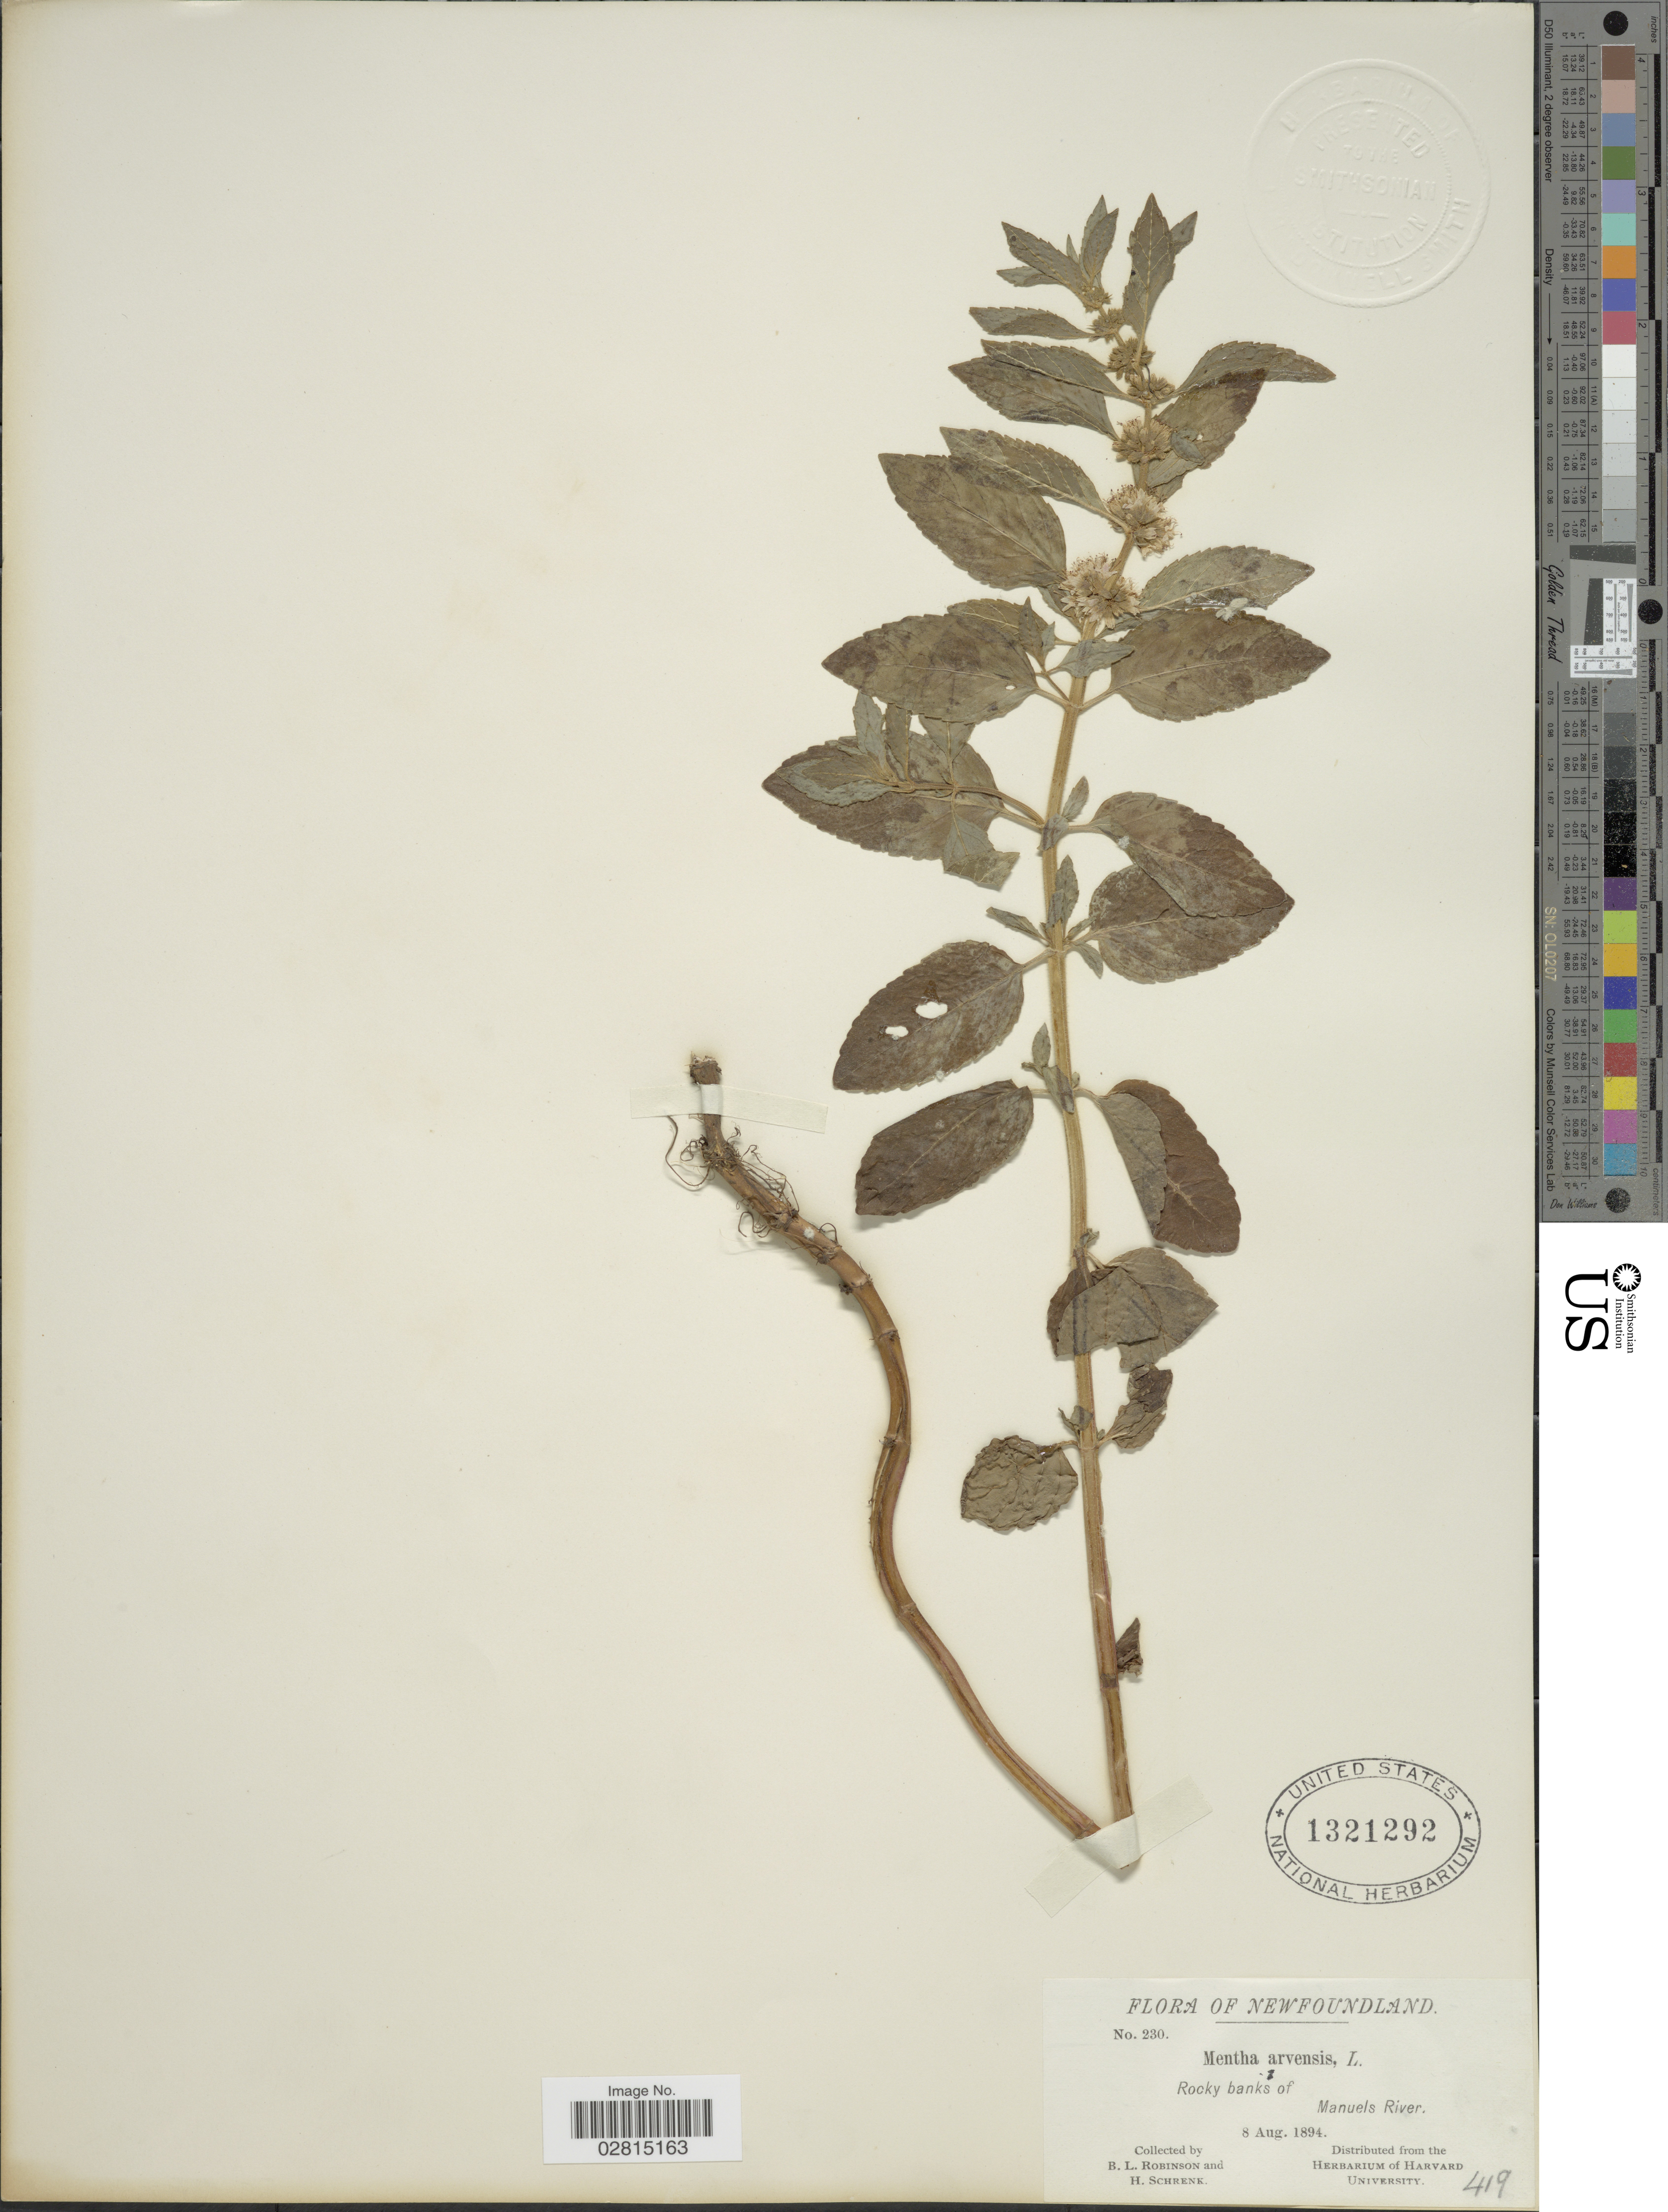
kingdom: Plantae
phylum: Tracheophyta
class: Magnoliopsida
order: Lamiales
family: Lamiaceae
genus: Mentha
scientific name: Mentha arvensis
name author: L.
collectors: B. L. Robinson & H. v. Schrenk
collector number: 230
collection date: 1894-08-08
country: Canada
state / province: Newfoundland and Labrador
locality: Rocky banks of Manuels River.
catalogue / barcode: US 1321292